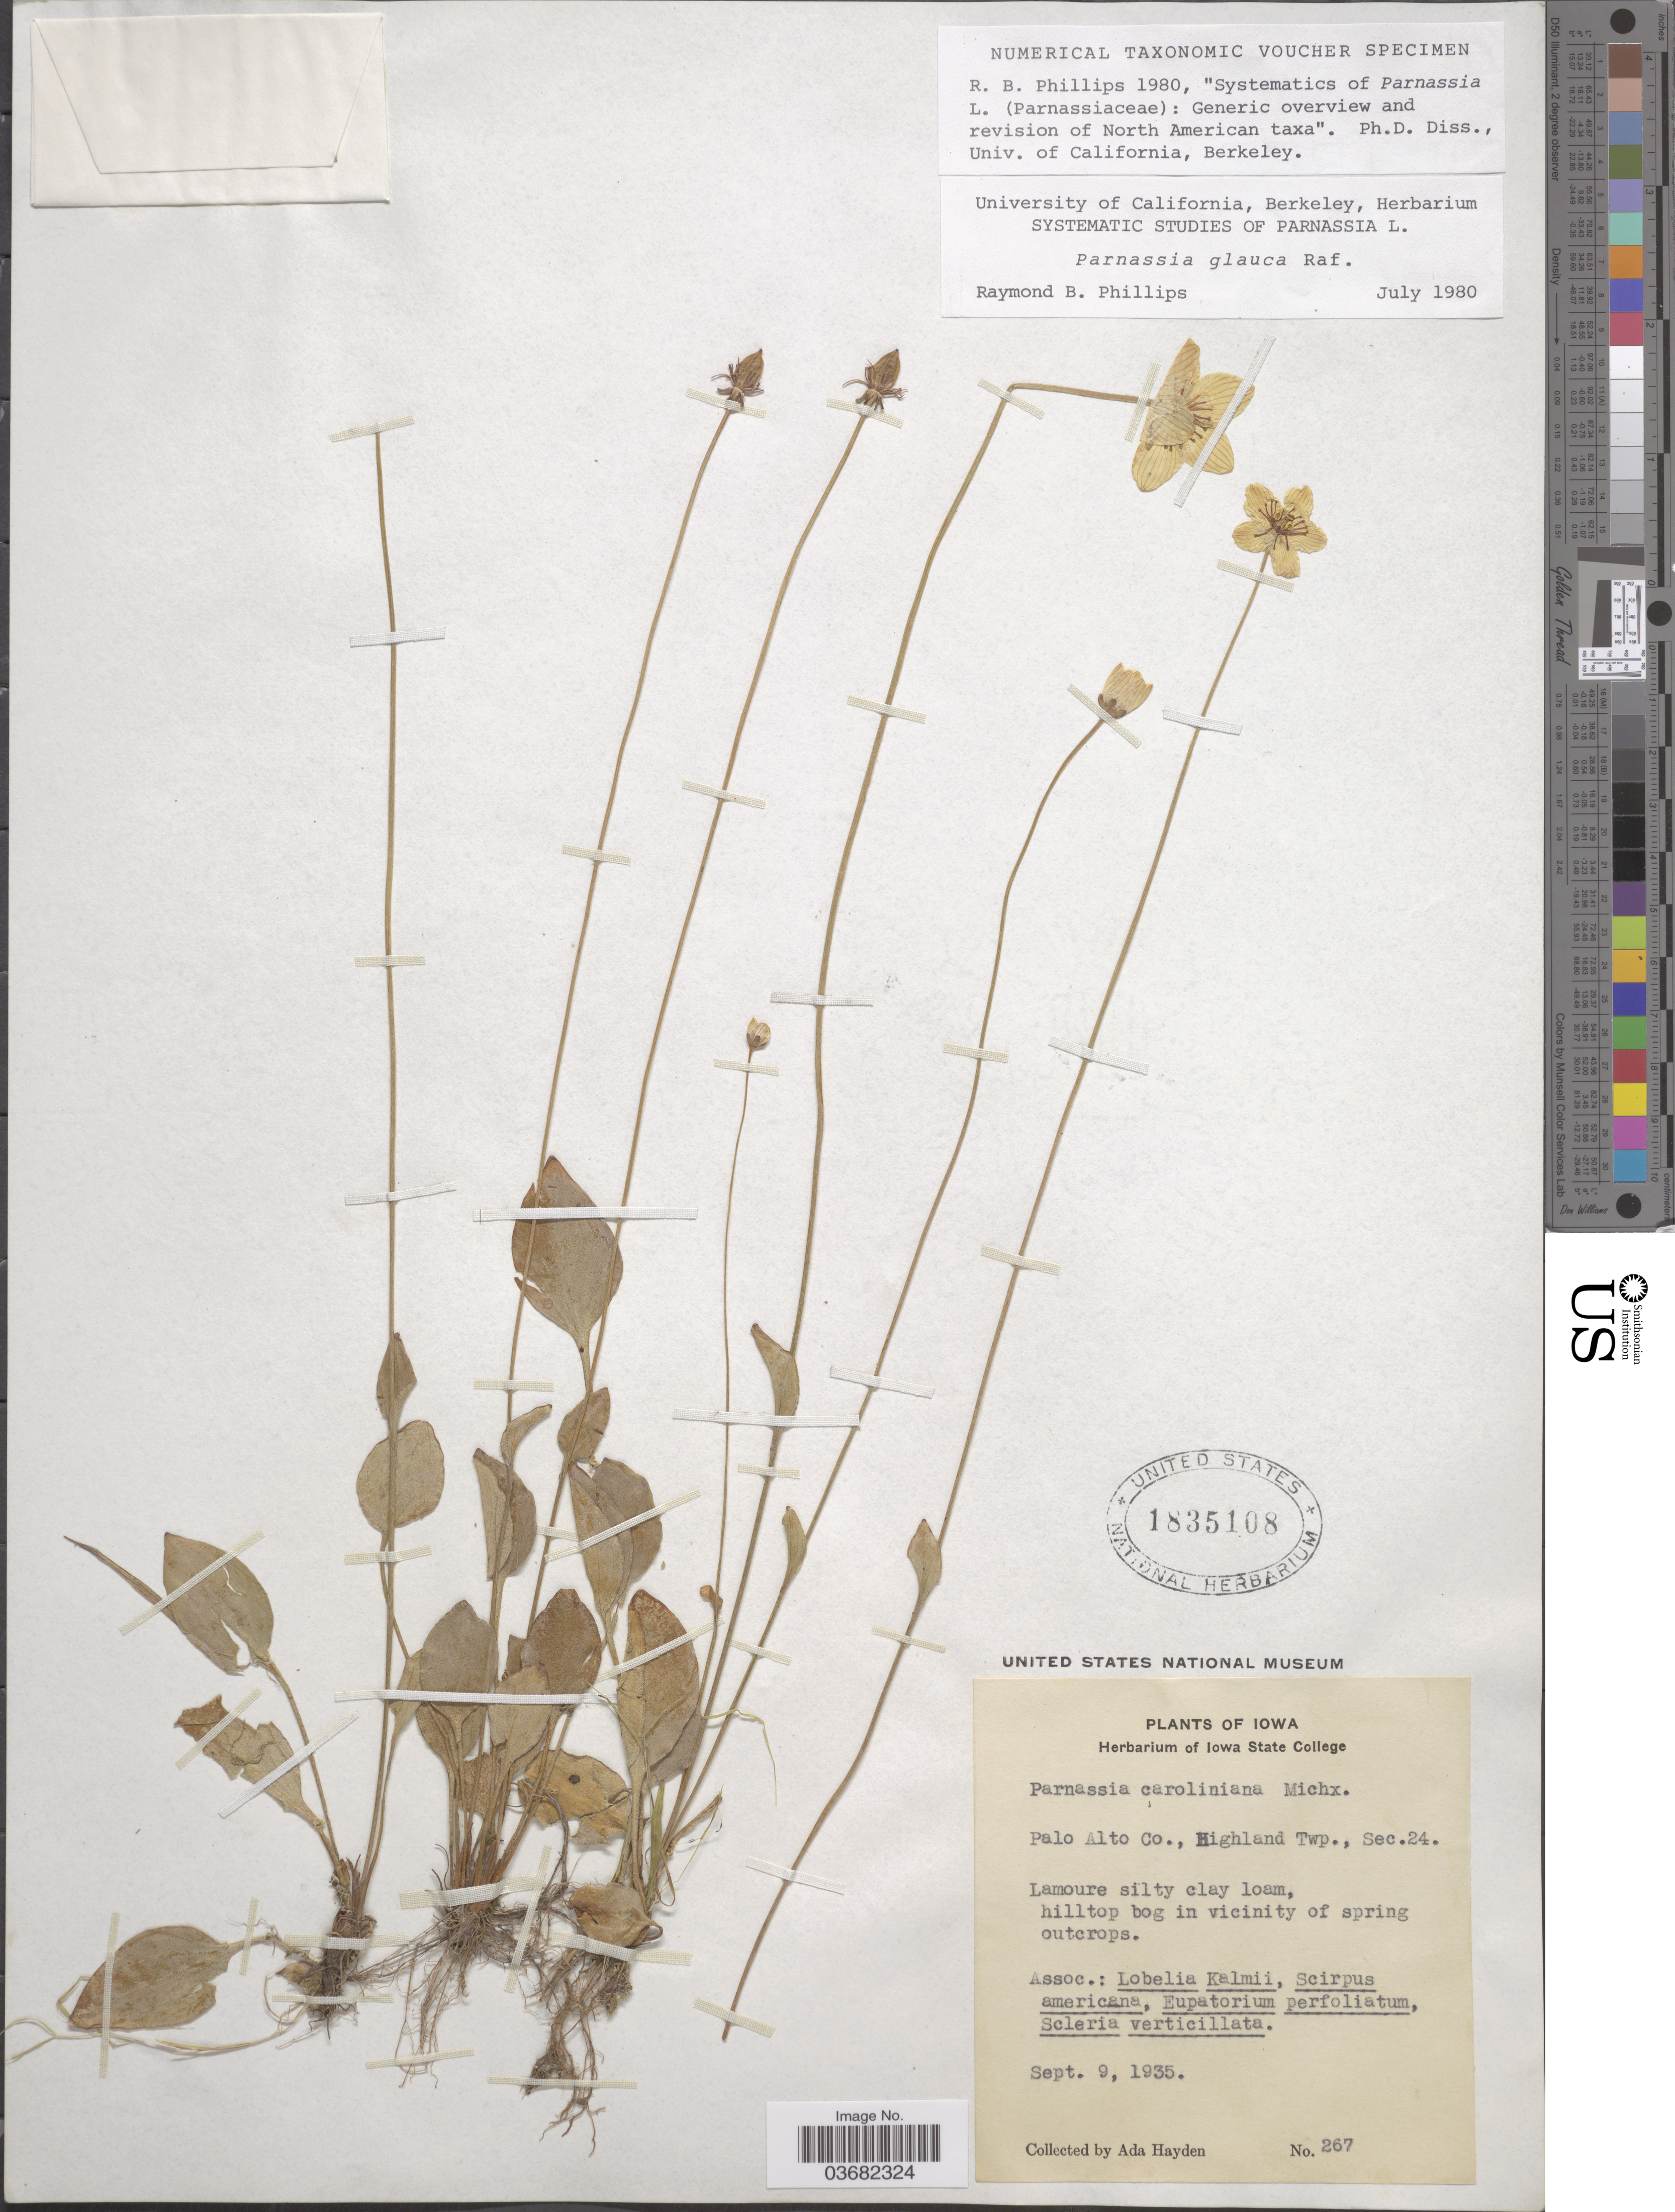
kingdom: Plantae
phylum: Tracheophyta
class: Magnoliopsida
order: Celastrales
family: Parnassiaceae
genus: Parnassia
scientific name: Parnassia glauca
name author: Raf.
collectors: Ada Hayden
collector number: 267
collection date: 1935-09-09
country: United States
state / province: Iowa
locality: Palo Alto Co., Highland Twp., Sec. 24. Lamoure silty clay loam, hilltop bog in vicinity of spring outcrops.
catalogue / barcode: US 1835108